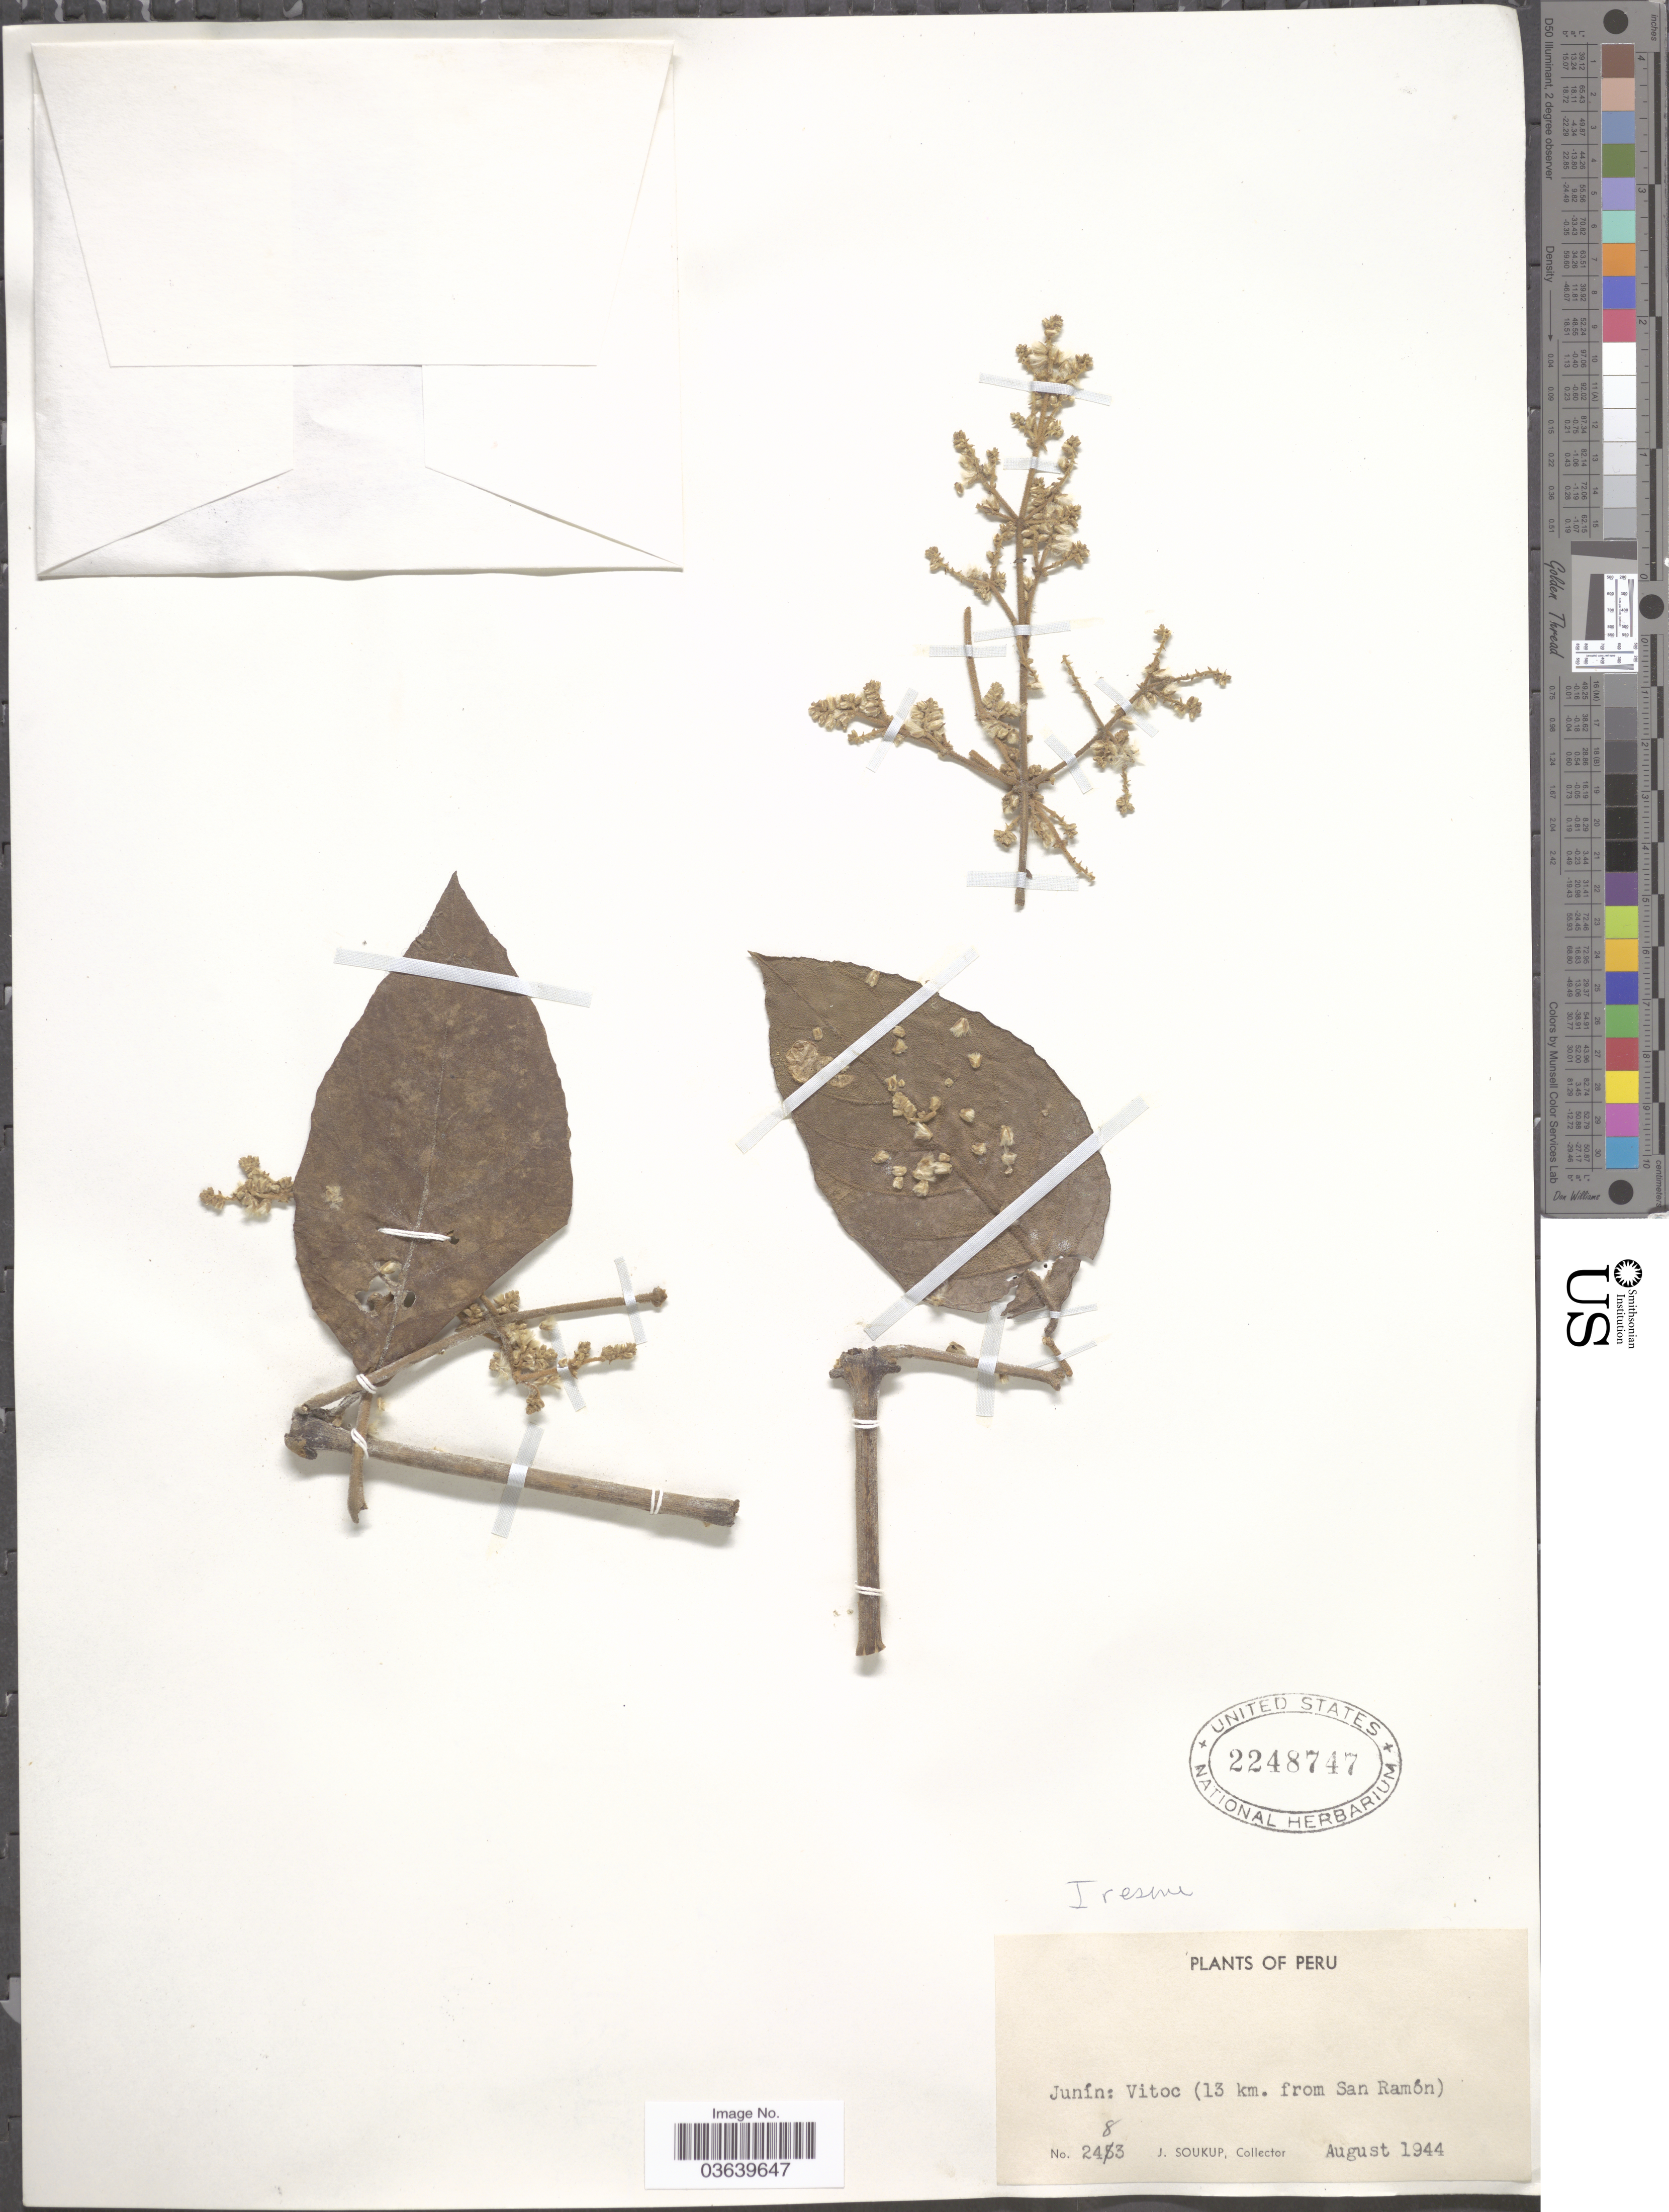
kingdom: Plantae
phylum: Tracheophyta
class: Magnoliopsida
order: Caryophyllales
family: Amaranthaceae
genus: Iresine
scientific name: Iresine sp.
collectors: J. Soukup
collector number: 2483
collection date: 1944-08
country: Peru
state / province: Junín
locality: Vitoc (13 km. from San Ramón).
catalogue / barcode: US 2248747